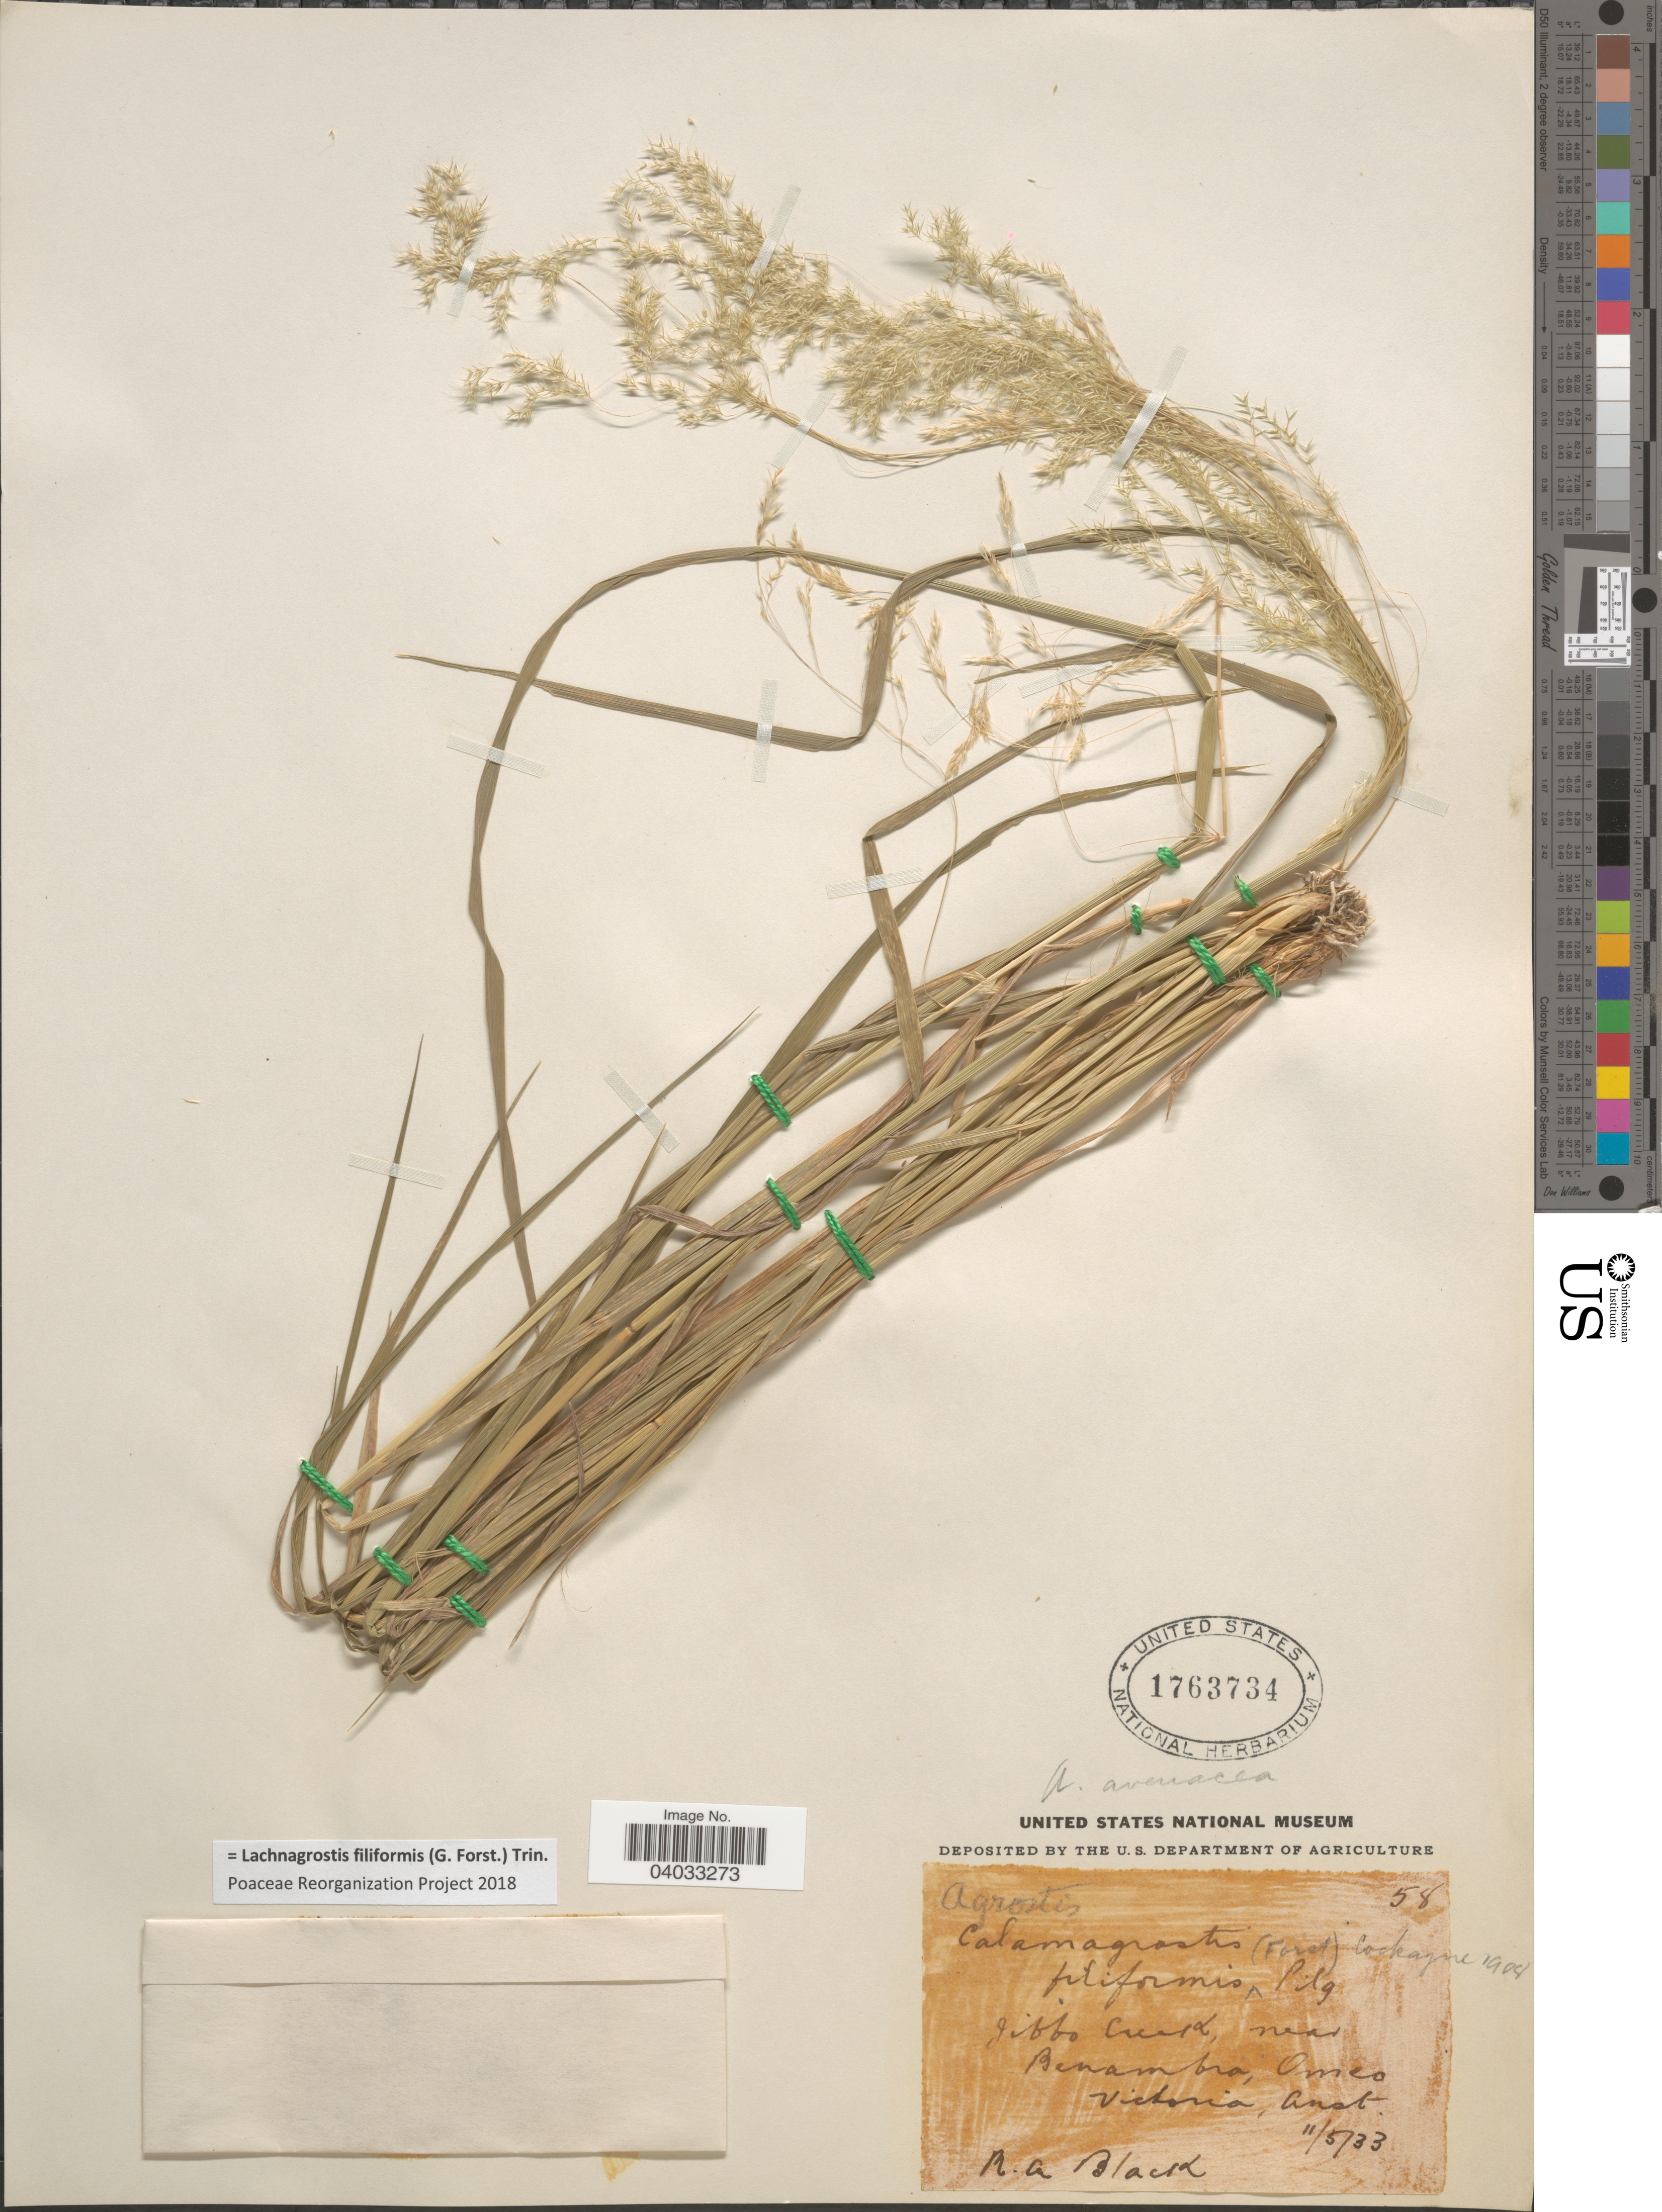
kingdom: Plantae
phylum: Tracheophyta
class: Liliopsida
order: Poales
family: Poaceae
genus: Lachnagrostis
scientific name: Lachnagrostis filiformis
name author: (J.R. Forst.) Trin.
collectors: R. A. Black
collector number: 58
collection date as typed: Transcribed d/m/y: 11/5/33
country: Australia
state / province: Victoria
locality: Gibbo Creek near Benambra, Omeo.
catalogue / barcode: US 1763734